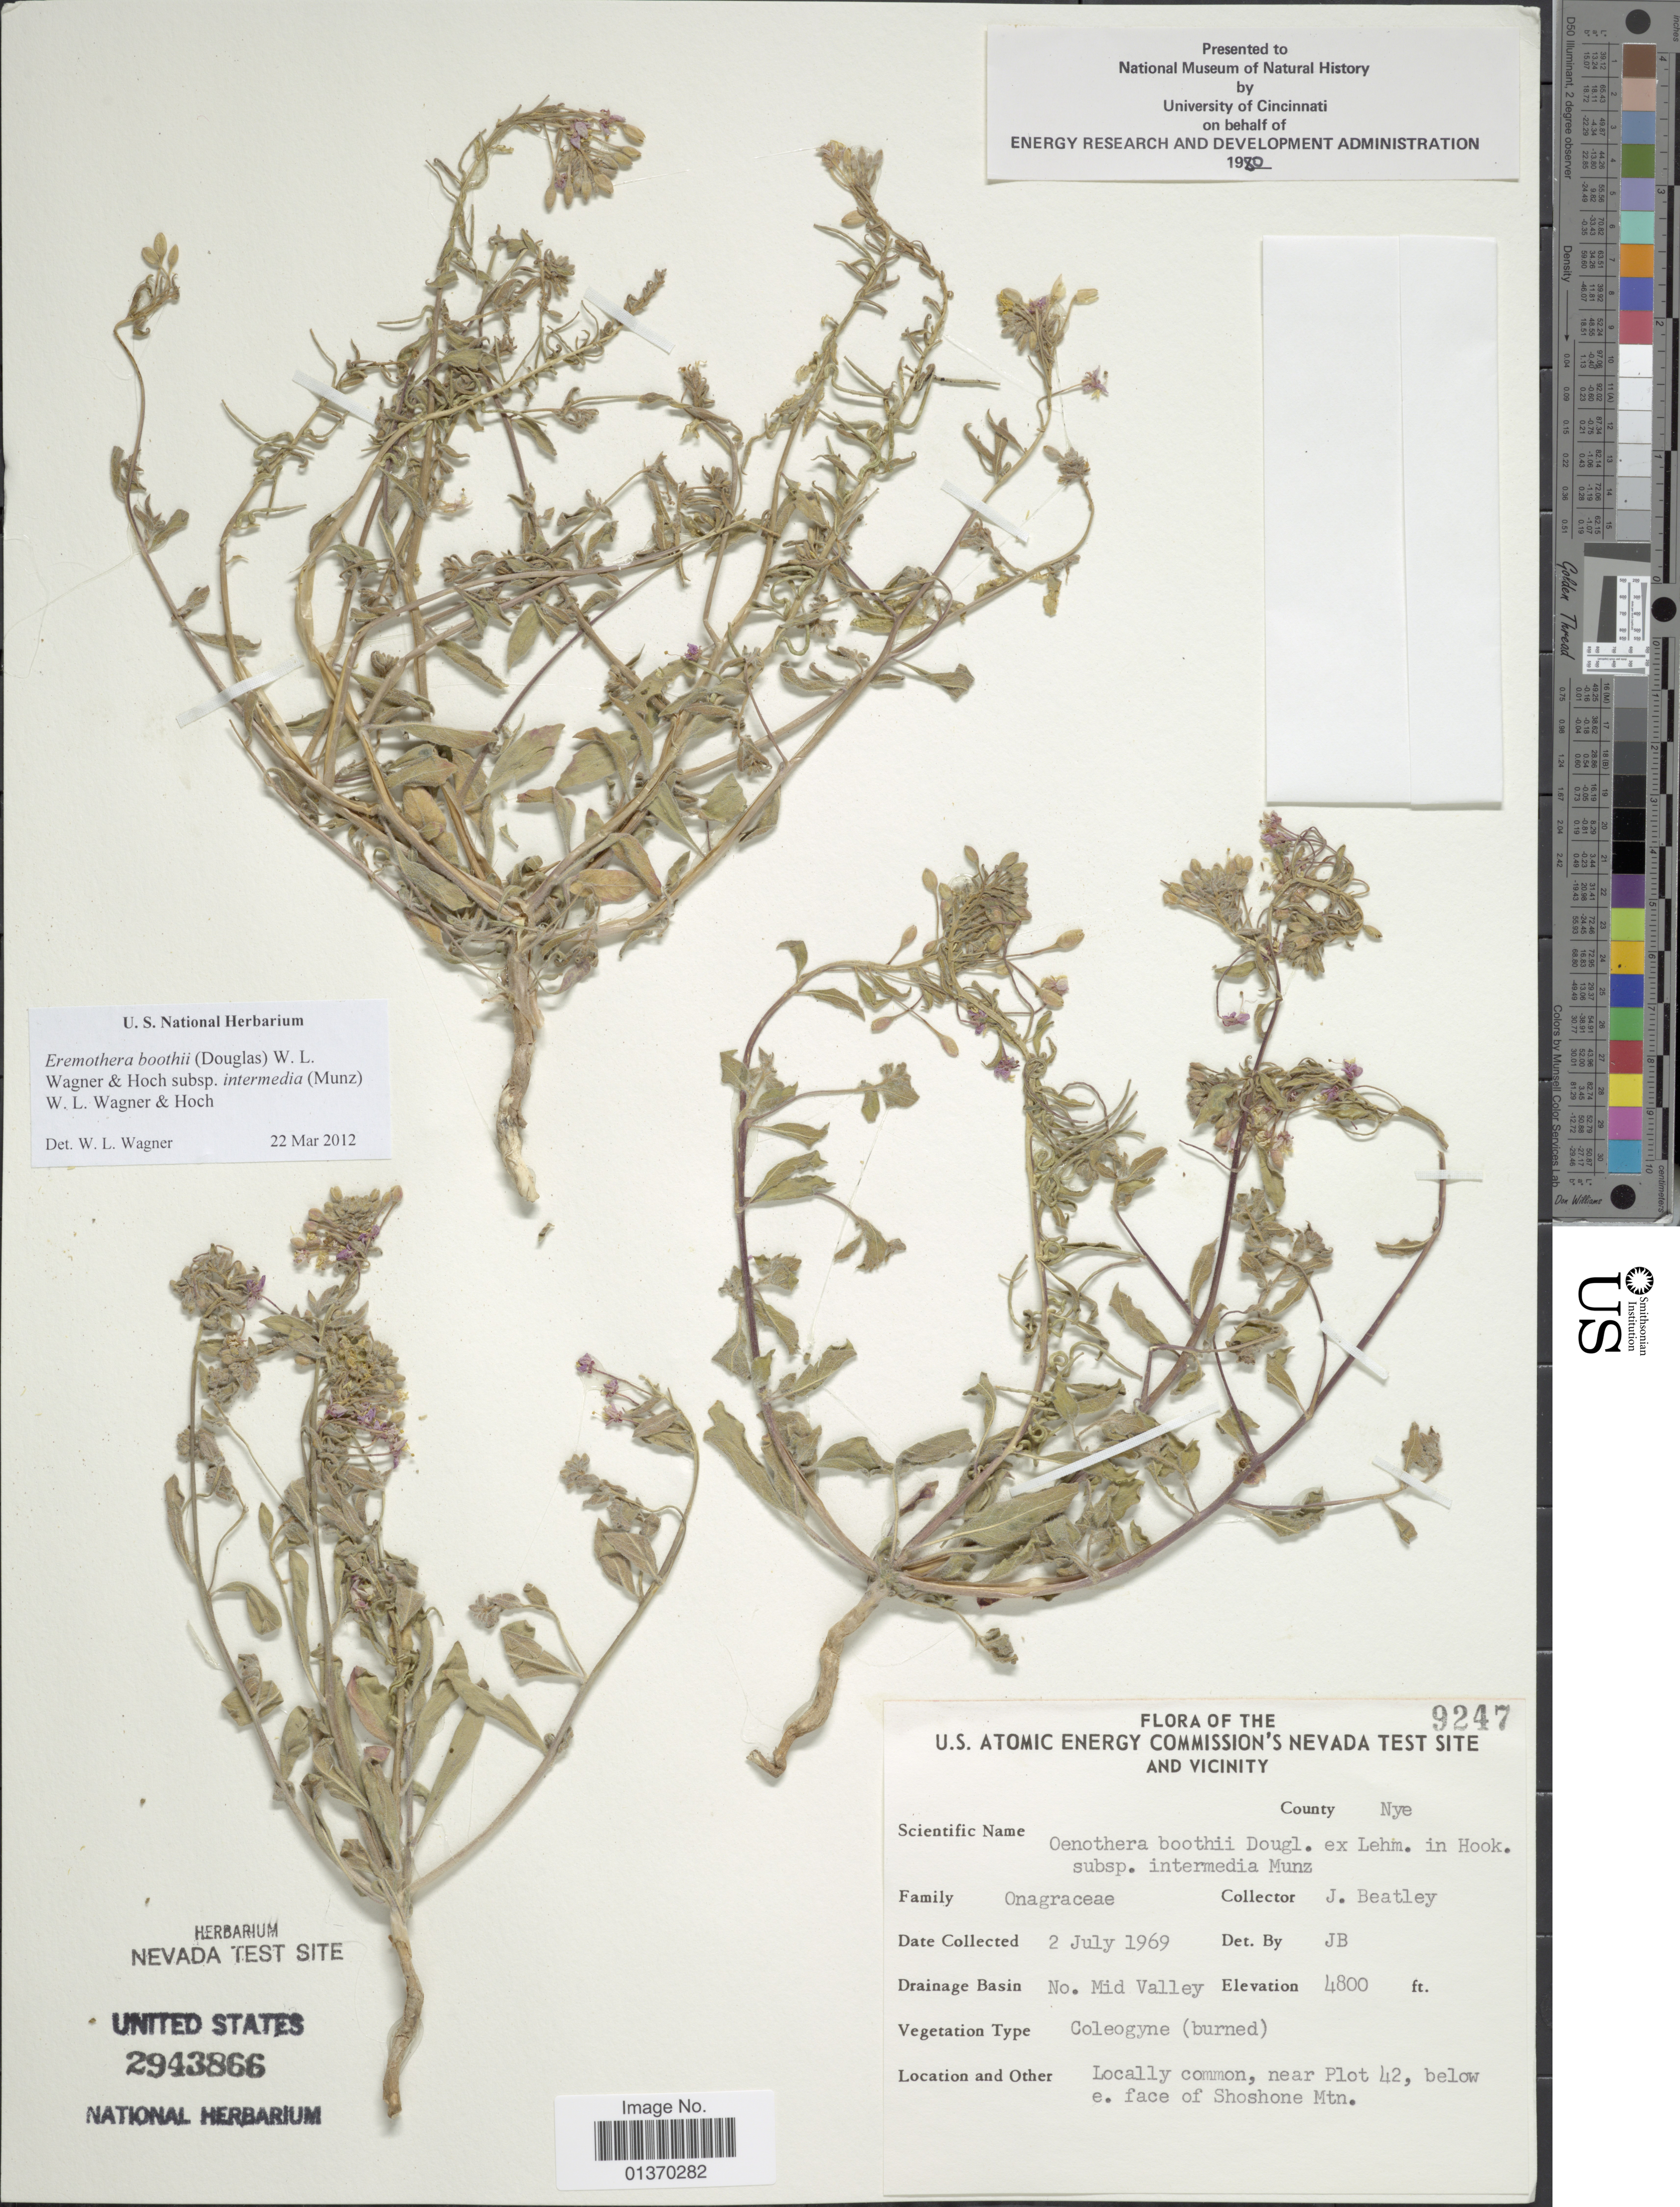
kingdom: Plantae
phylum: Tracheophyta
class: Magnoliopsida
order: Myrtales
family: Onagraceae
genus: Eremothera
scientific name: Eremothera boothii subsp. intermedia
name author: (Munz) W.L. Wagner & Hoch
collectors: J. C. Beatley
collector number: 9247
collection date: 1969-07-02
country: United States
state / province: Nevada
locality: U. S. Atomic Energy Commission's Nevada Test Site and Vicinity, No. Mid Valley, near Plot 42, below e. face of Shoshone Mtn. County Nye.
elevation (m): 1463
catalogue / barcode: US 2943866